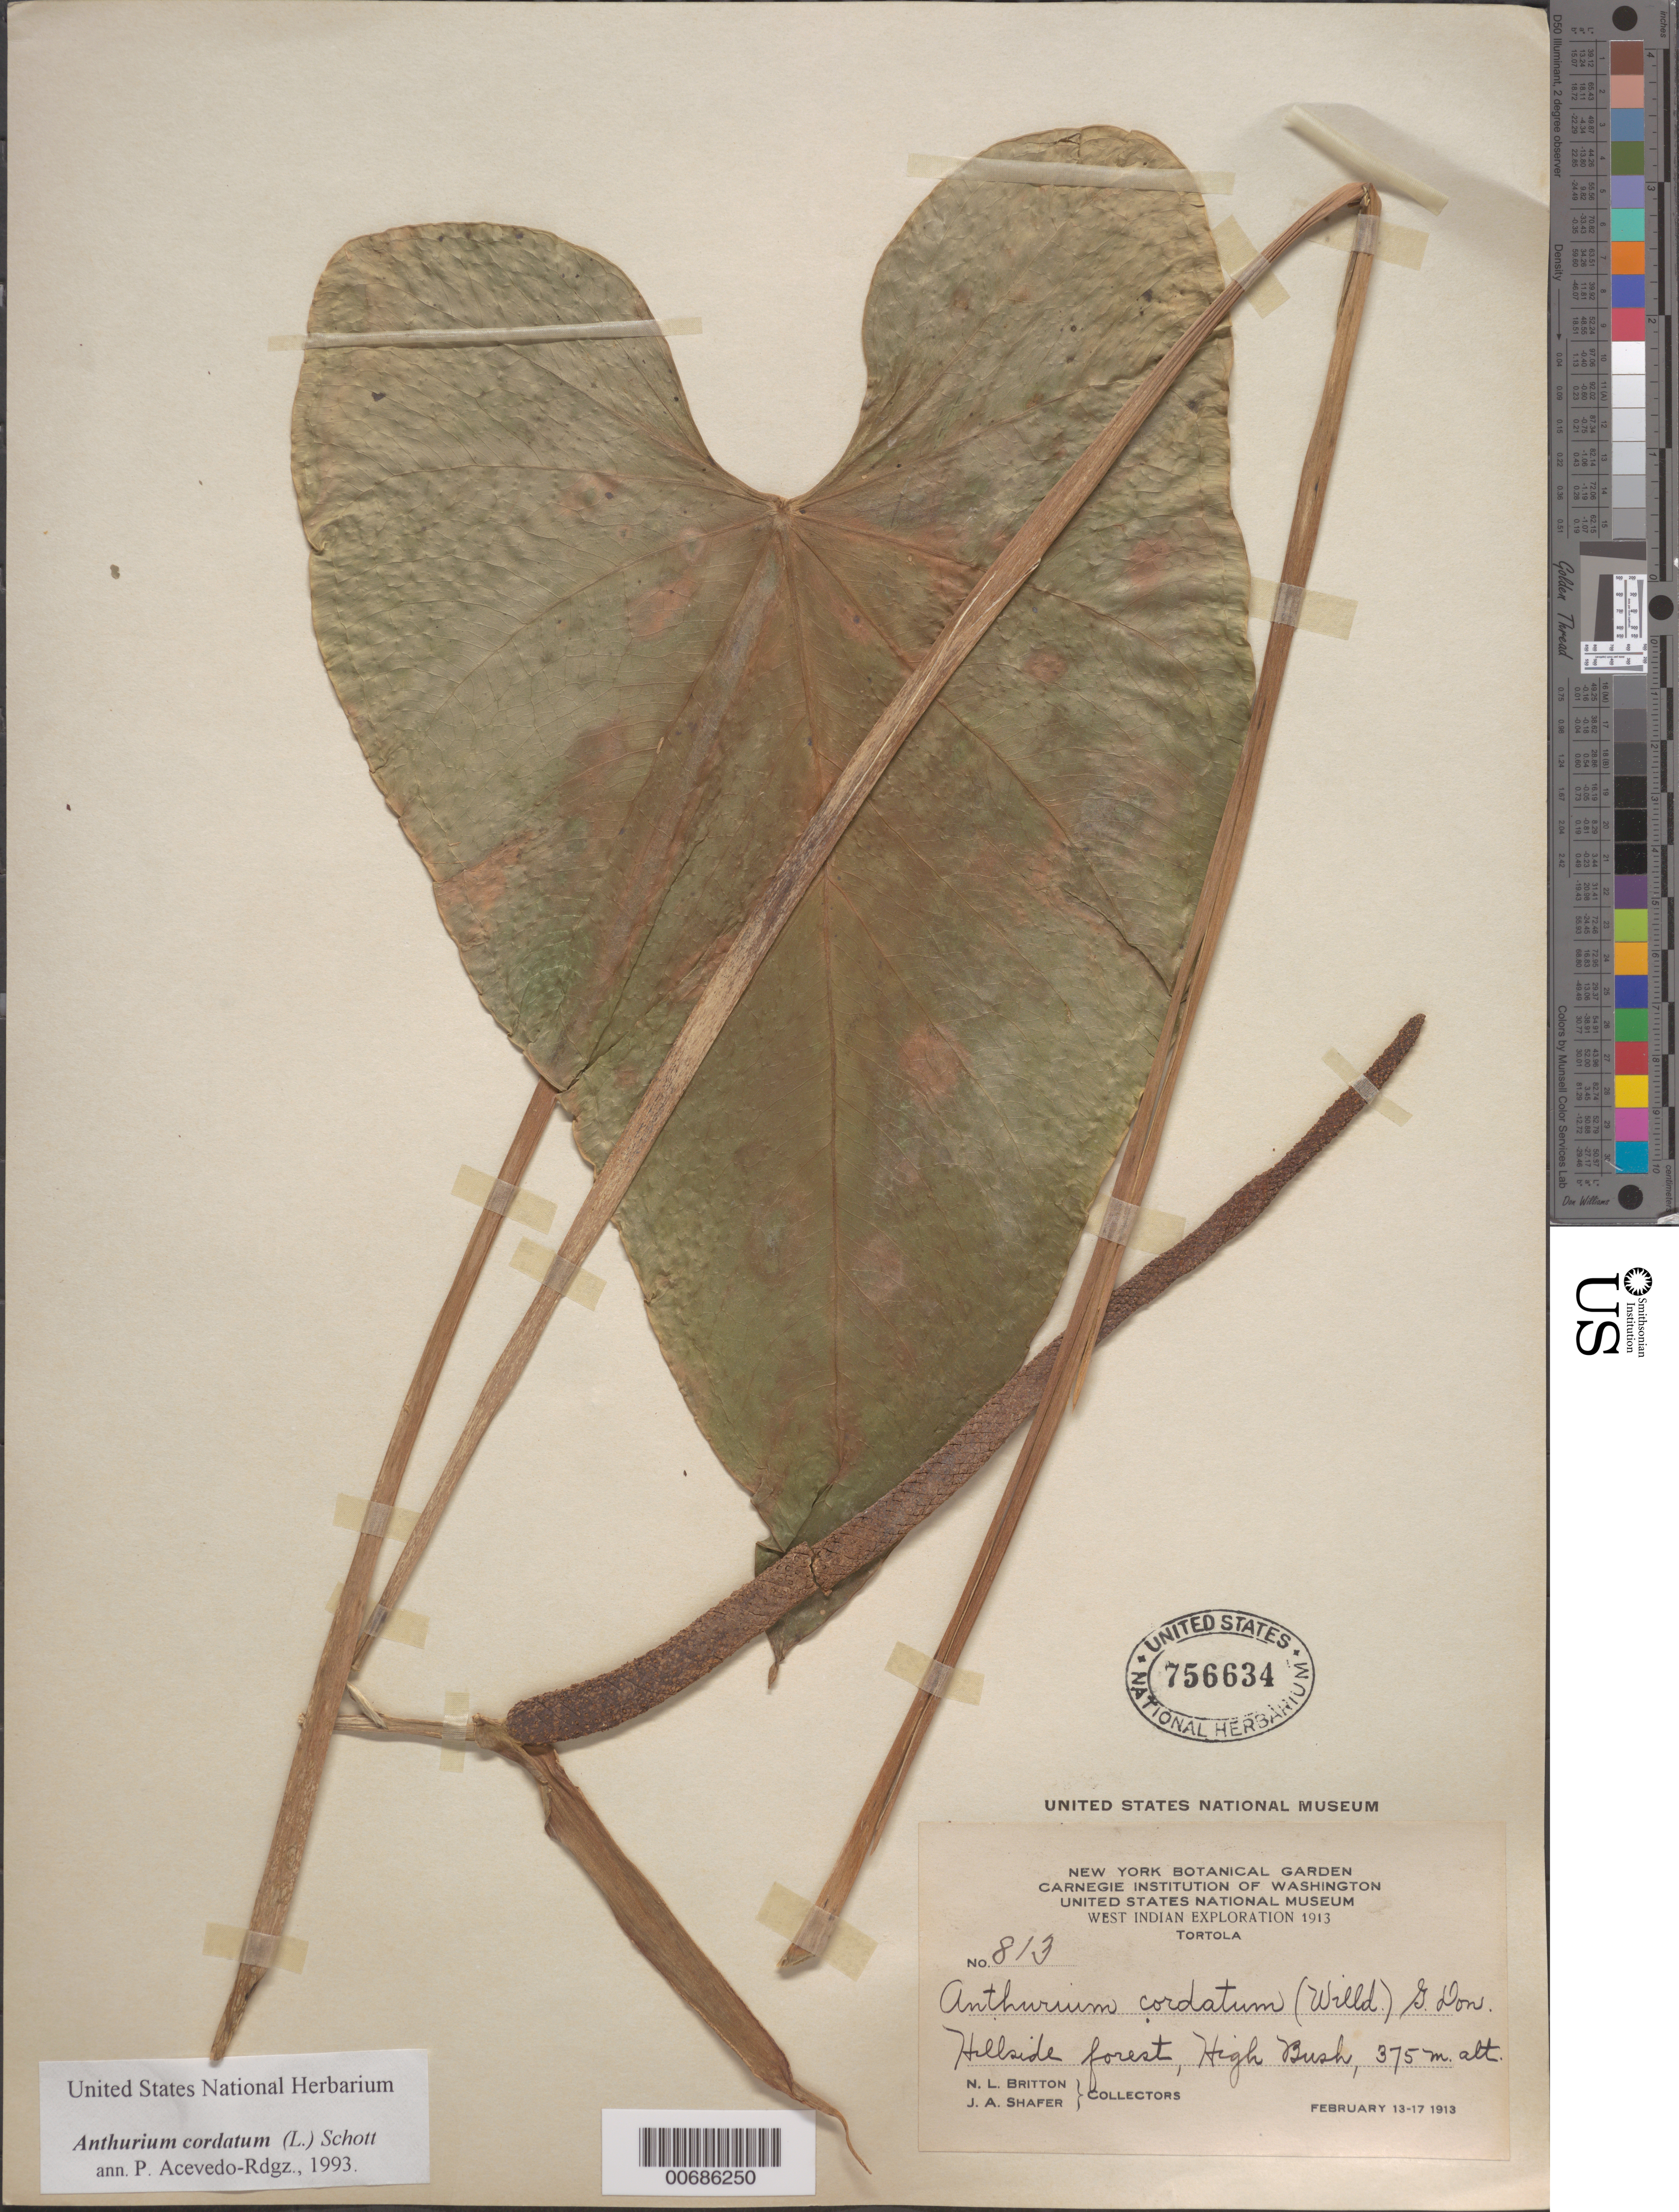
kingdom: Plantae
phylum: Tracheophyta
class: Liliopsida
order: Alismatales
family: Araceae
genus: Anthurium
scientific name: Anthurium cordatum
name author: (L.) Schott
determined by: Acevedo-Rodríguez, P., (BOT), Smithsonian Institution - National Museum of Natural History (UNITED STATES)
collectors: H. L. Britton & J. A. Shafer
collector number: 813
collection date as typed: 13 Feb 1913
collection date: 1913-02-13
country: British Virgin Islands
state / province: Tortola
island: Tortola Island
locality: High Bush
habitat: Hillside forest, high bush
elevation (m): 375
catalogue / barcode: US 756634